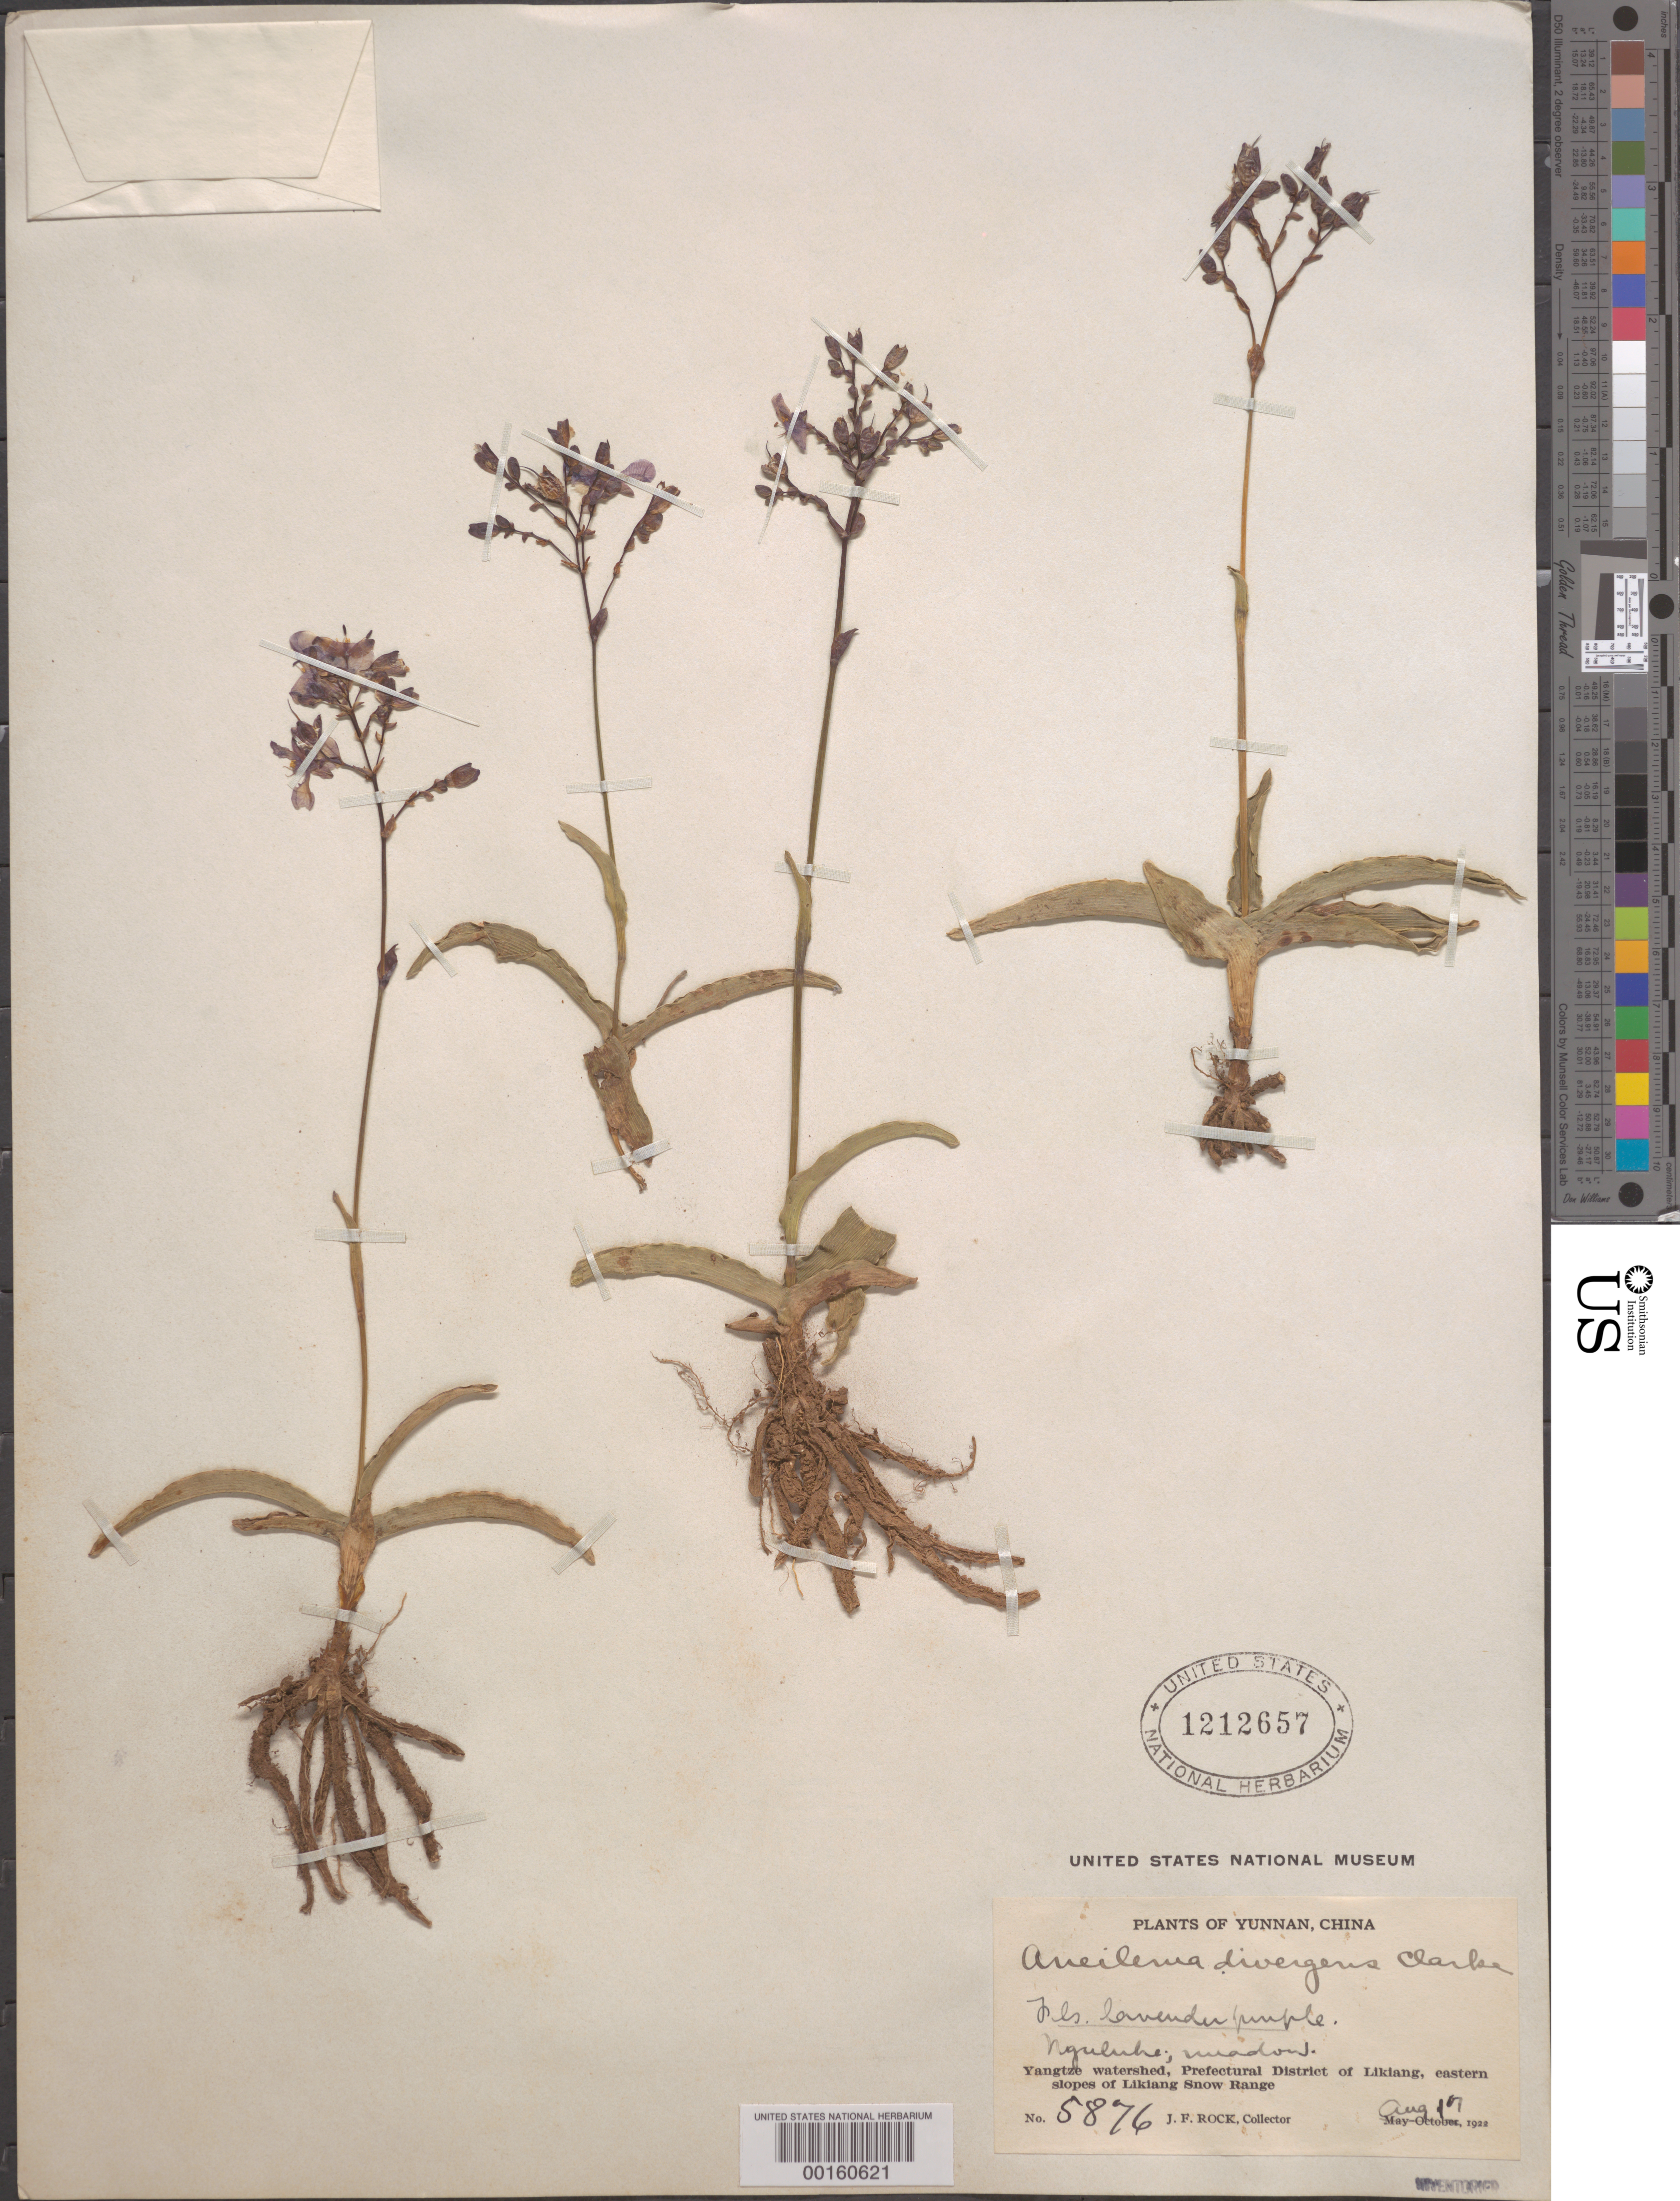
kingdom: Plantae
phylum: Tracheophyta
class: Liliopsida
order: Commelinales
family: Commelinaceae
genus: Murdannia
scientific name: Murdannia divergens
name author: (C.B. Clarke) G. Brückn.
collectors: J. F. Rock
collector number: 5876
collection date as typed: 17 Aug 1922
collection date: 1922-08-17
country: China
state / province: Yunnan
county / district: Lijiang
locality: Yangtze watershed, eastern slopes of Likiang snow range; Nguluhe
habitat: Meadow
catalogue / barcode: US 1212657